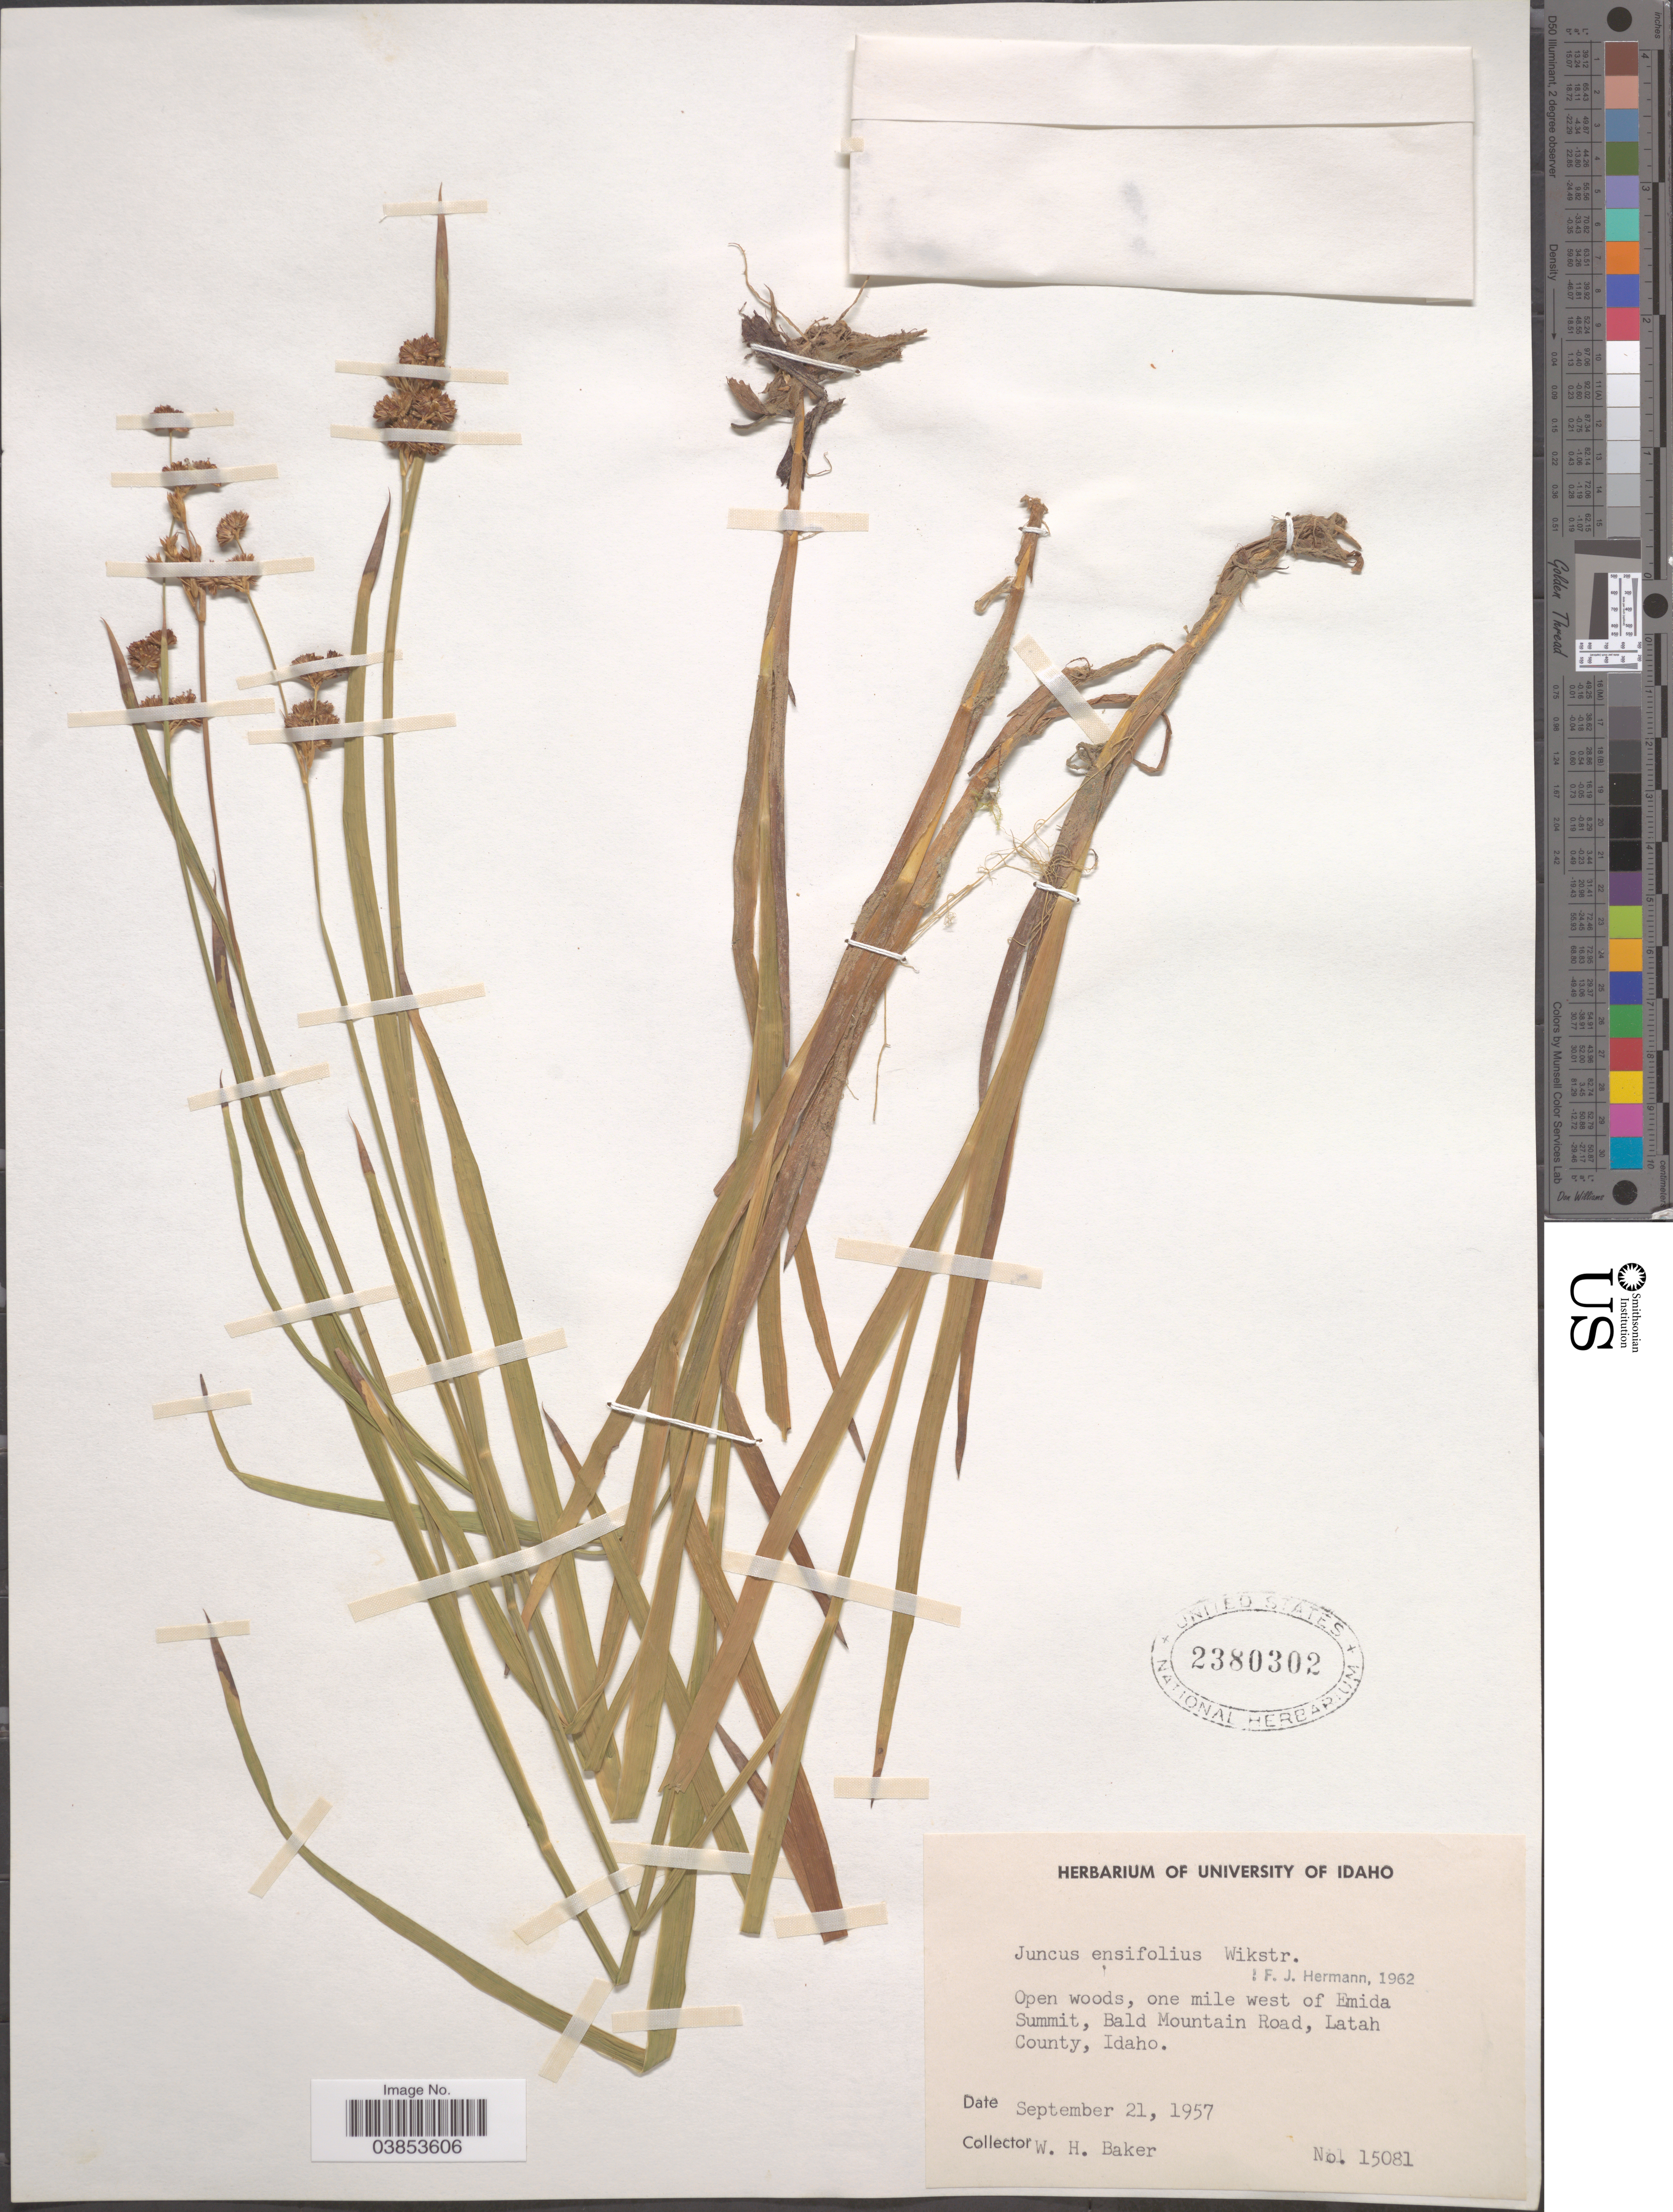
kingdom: Plantae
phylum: Tracheophyta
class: Liliopsida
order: Poales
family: Juncaceae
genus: Juncus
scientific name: Juncus ensifolius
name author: Wikstr.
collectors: W. H. Baker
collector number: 15081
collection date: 1957-09-21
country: United States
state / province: Idaho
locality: One mile west of Emida Summit, Bald Mountain Road, Latah County.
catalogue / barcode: US 2380302